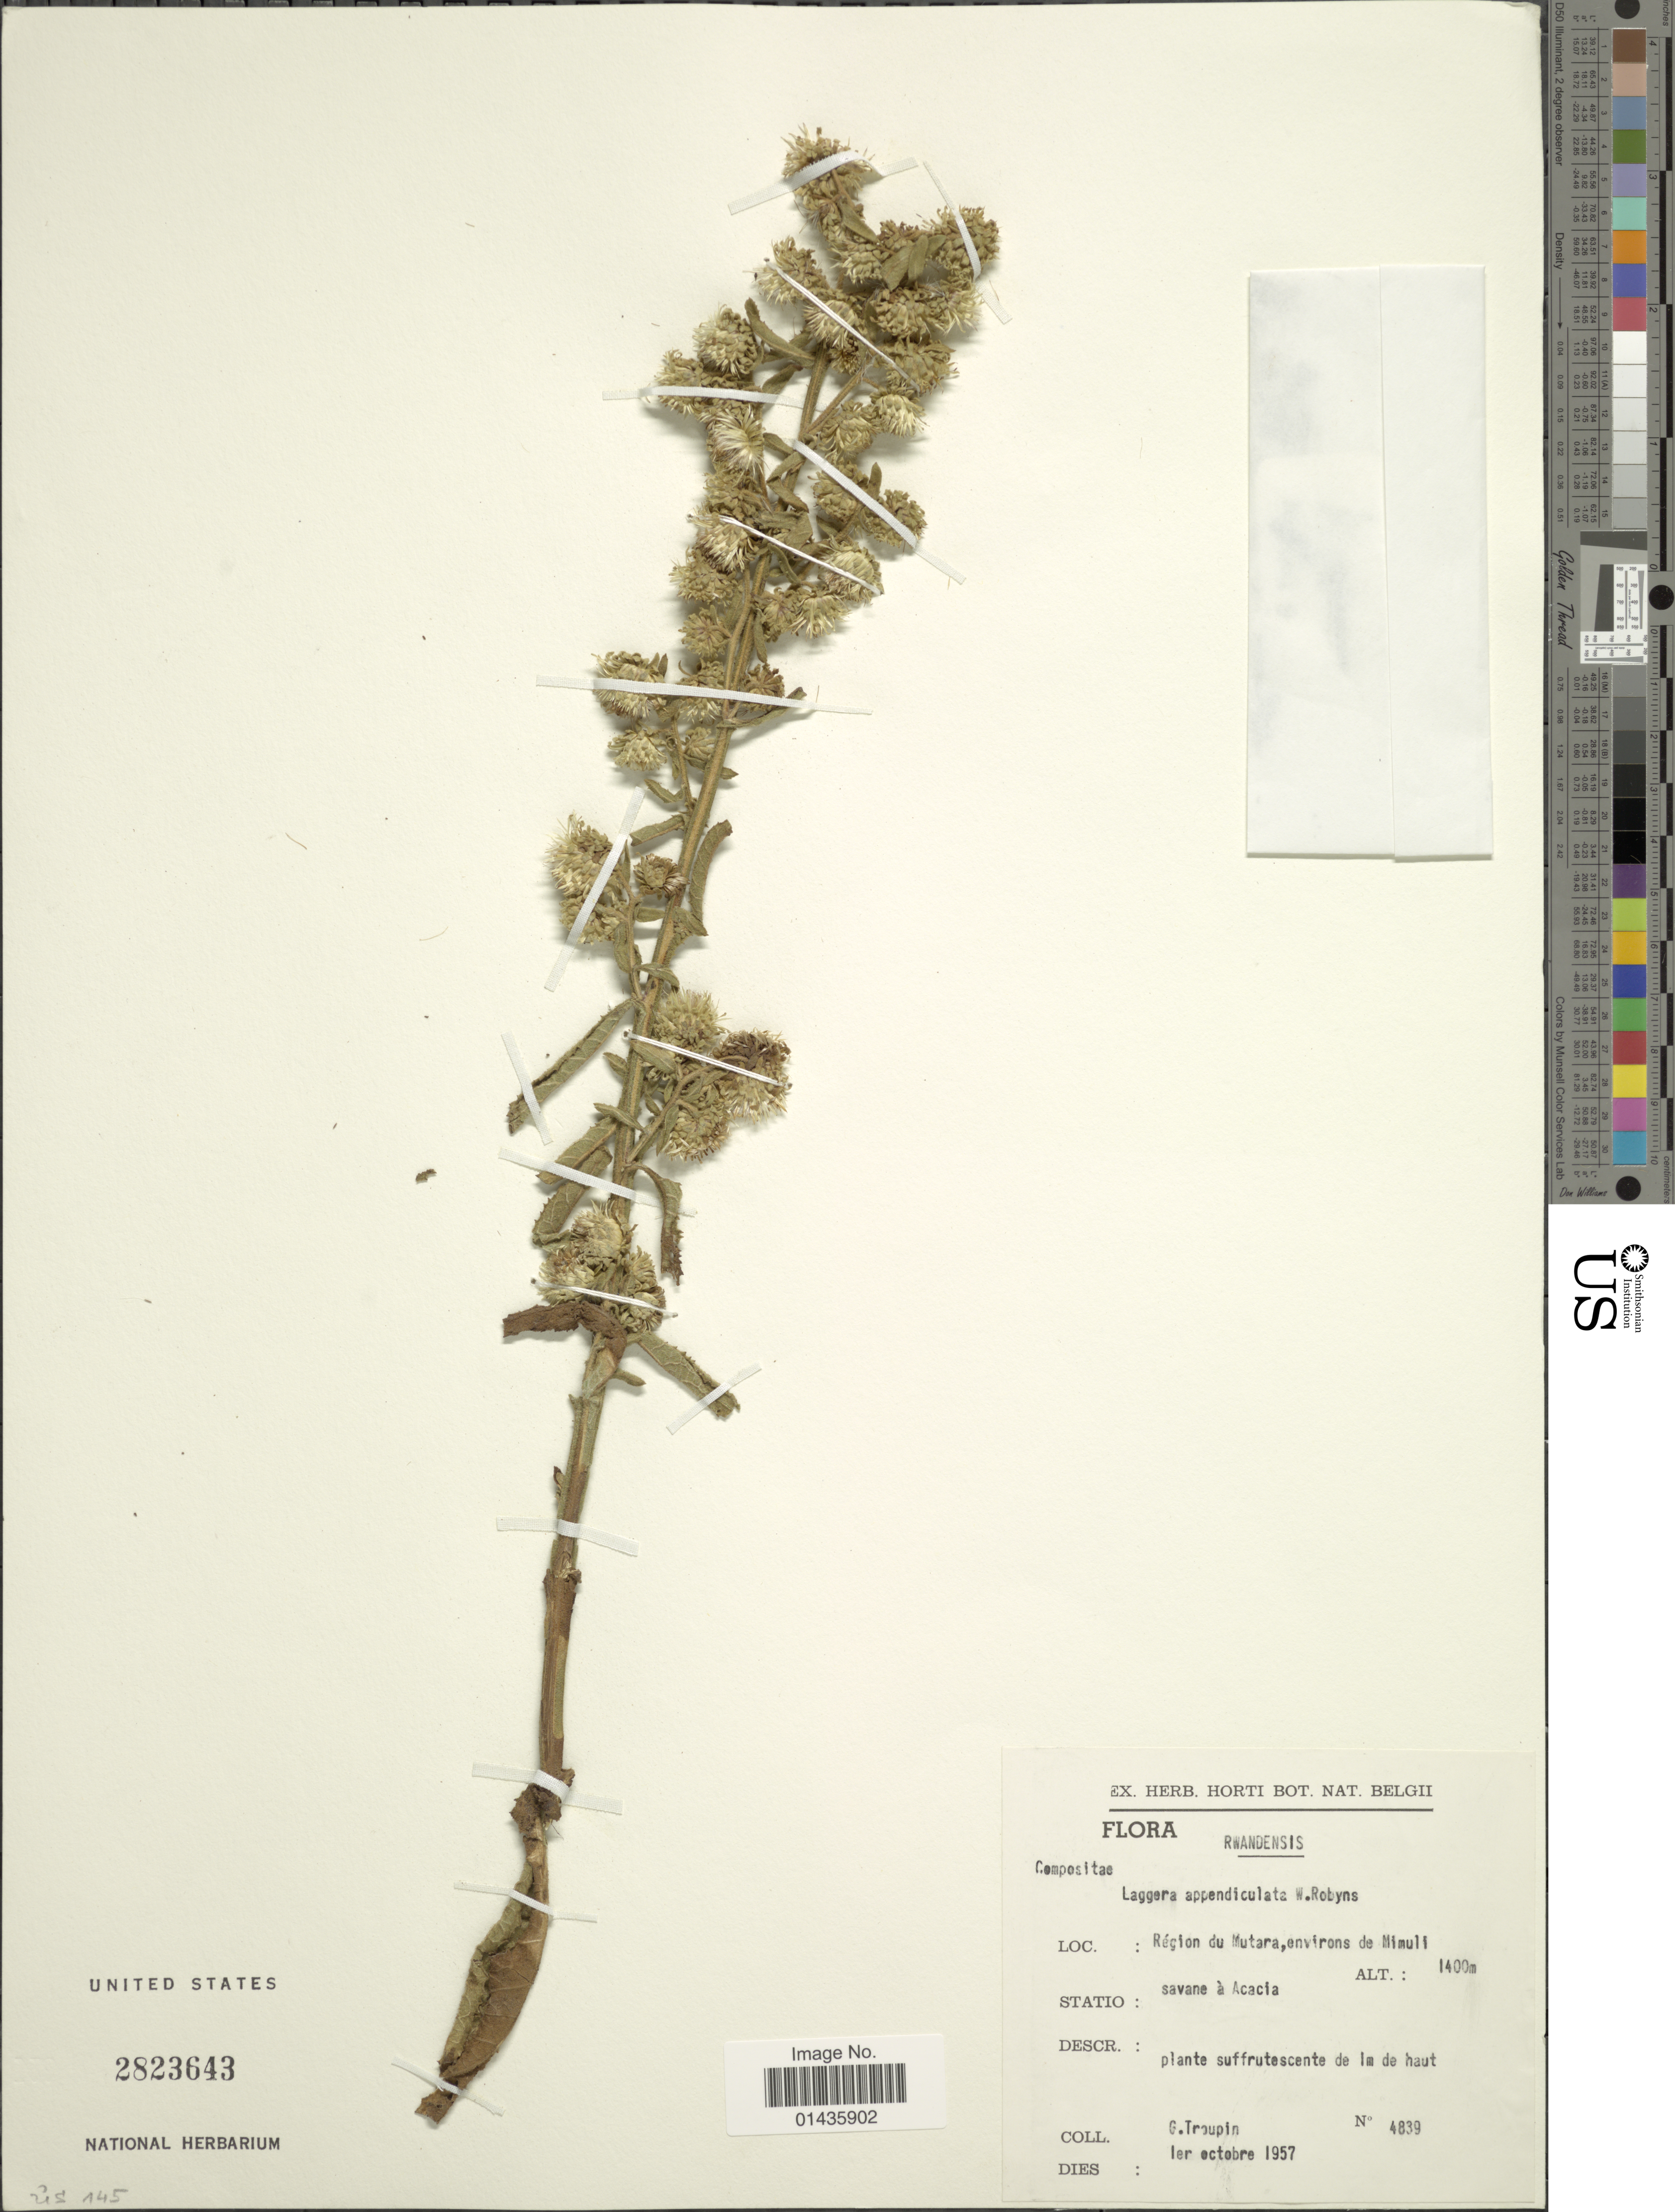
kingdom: Plantae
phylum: Tracheophyta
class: Magnoliopsida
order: Asterales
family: Asteraceae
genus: Laggera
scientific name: Laggera appendiculata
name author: Robyns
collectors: G. Troupin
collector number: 4839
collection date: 1957-10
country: Rwanda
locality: Region du Mutara, environs de Mimuli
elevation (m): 1400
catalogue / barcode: US 2823643